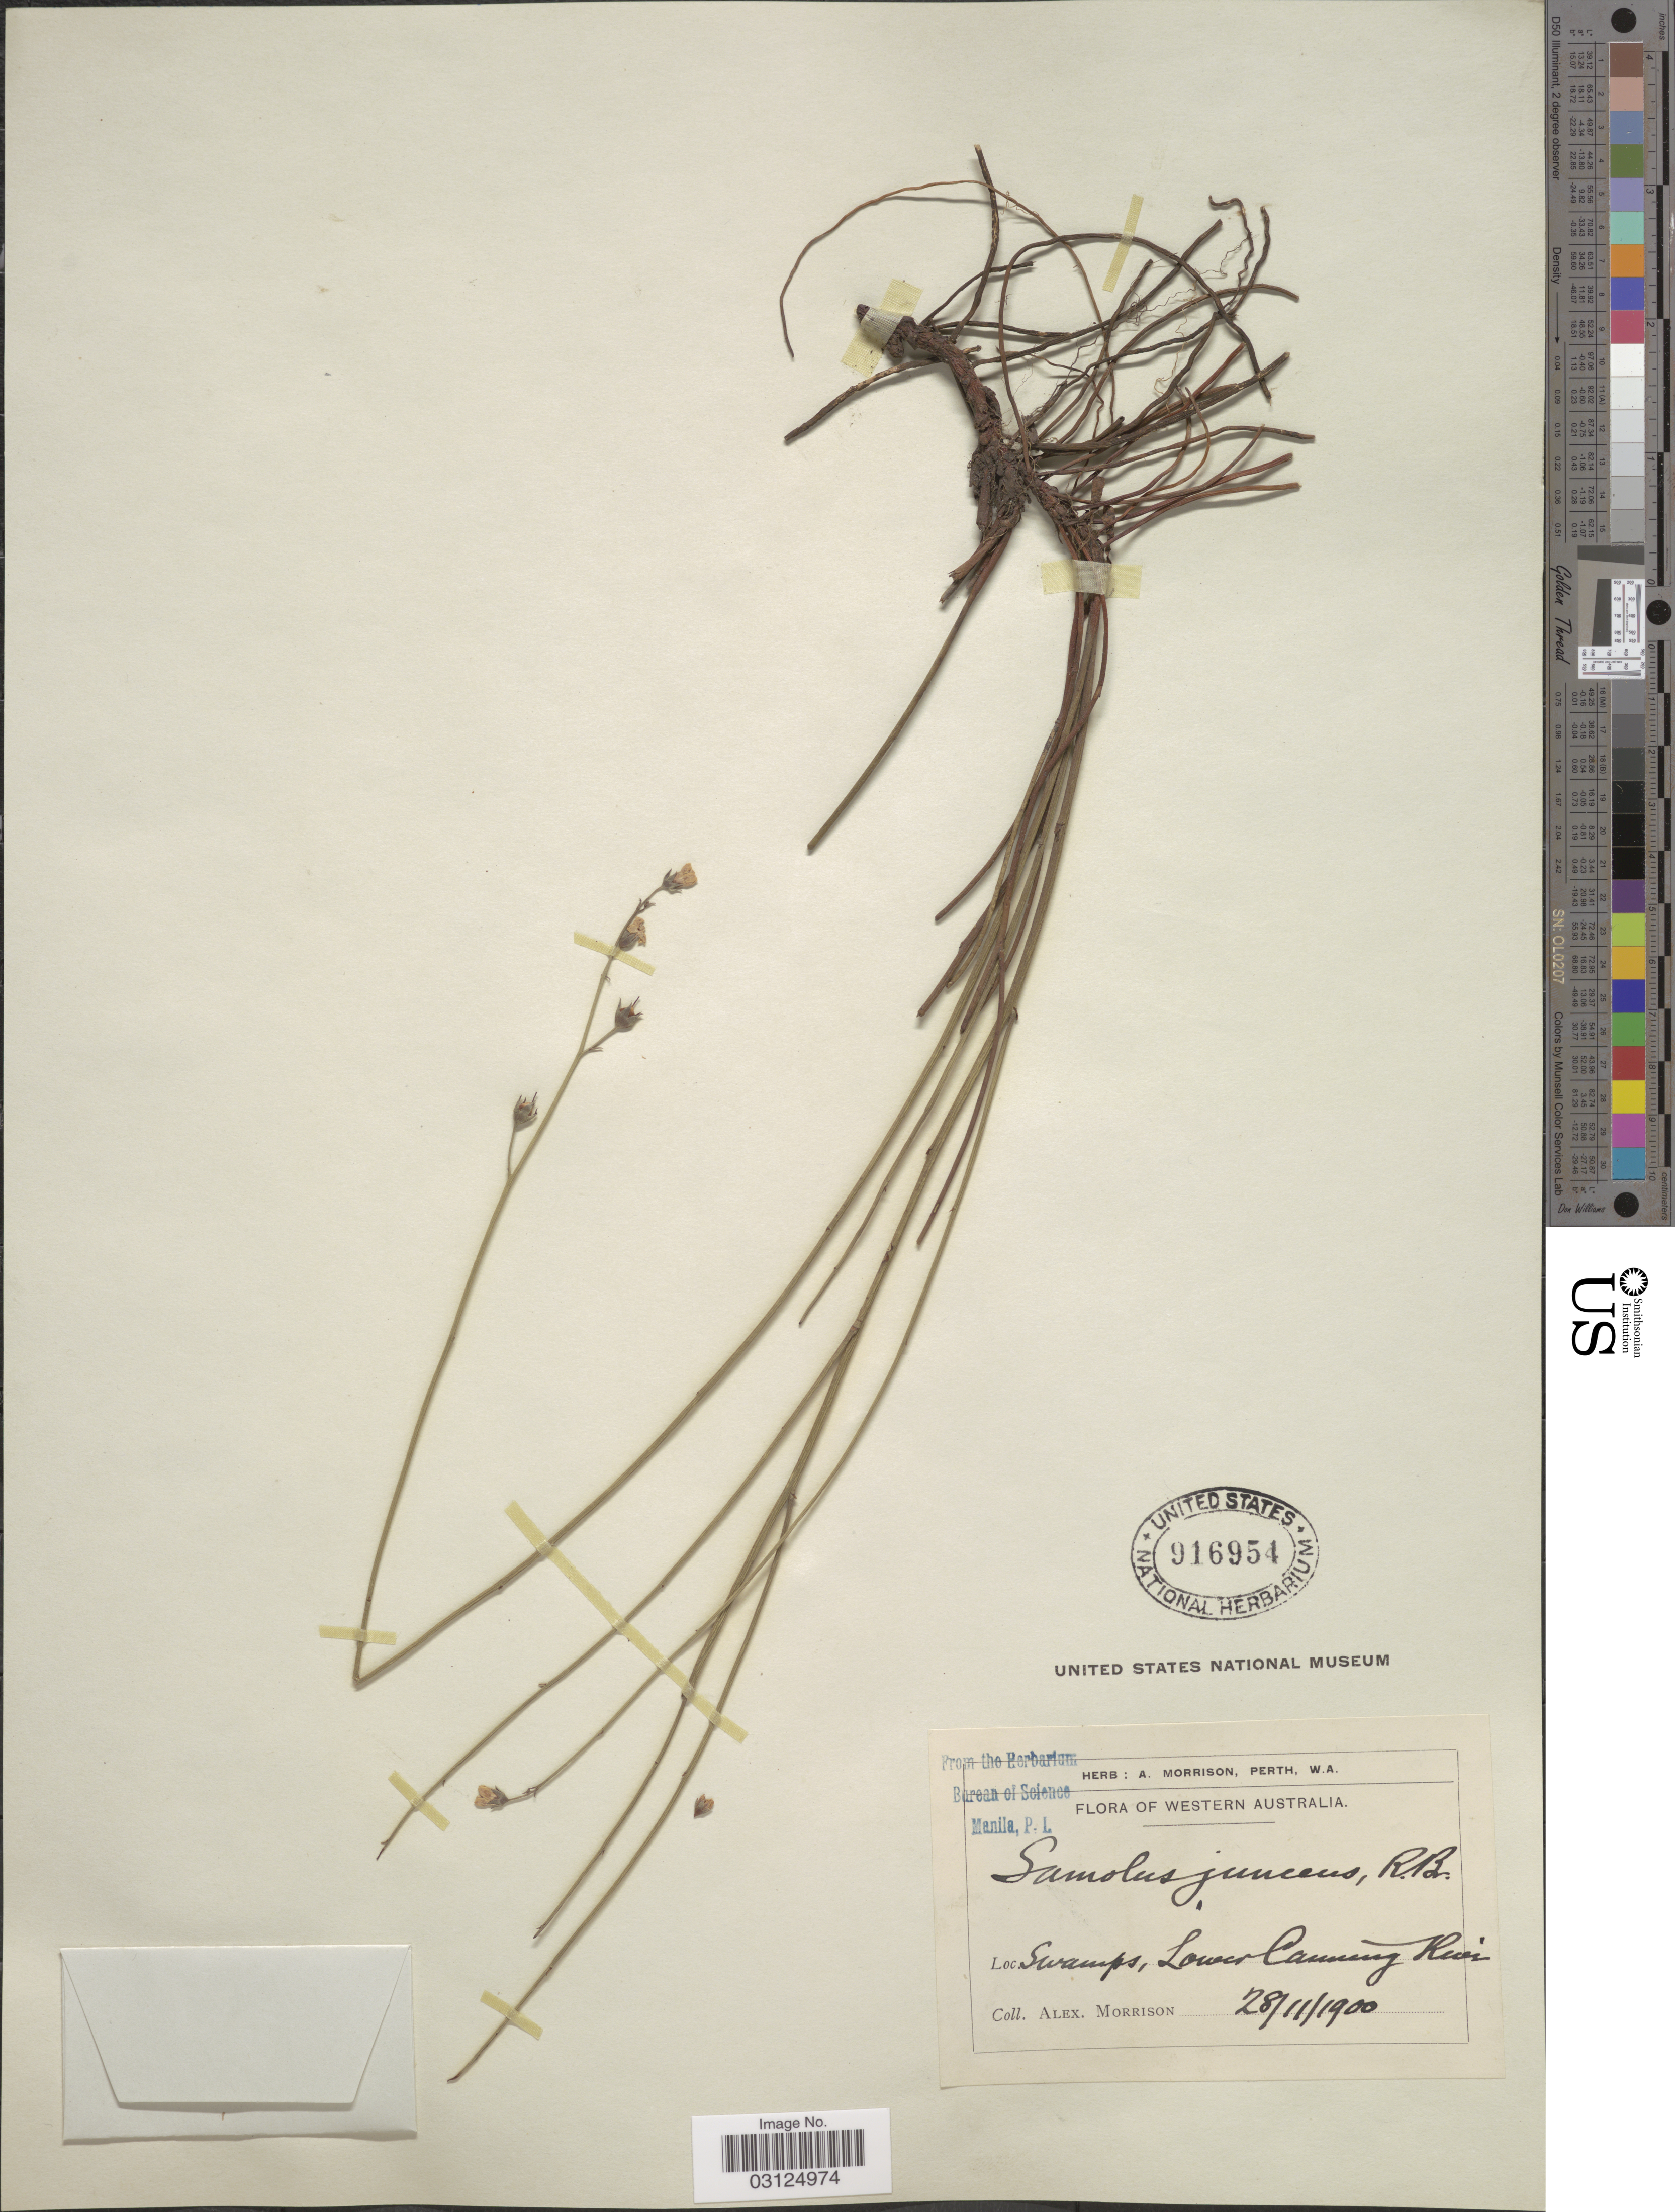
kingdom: Plantae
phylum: Tracheophyta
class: Magnoliopsida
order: Ericales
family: Primulaceae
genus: Samolus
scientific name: Samolus junceus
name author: R. Br.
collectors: A. Morrison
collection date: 1900-11-28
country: Australia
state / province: Western Australia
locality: Swamps, Lower Canning River.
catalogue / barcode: US 916954